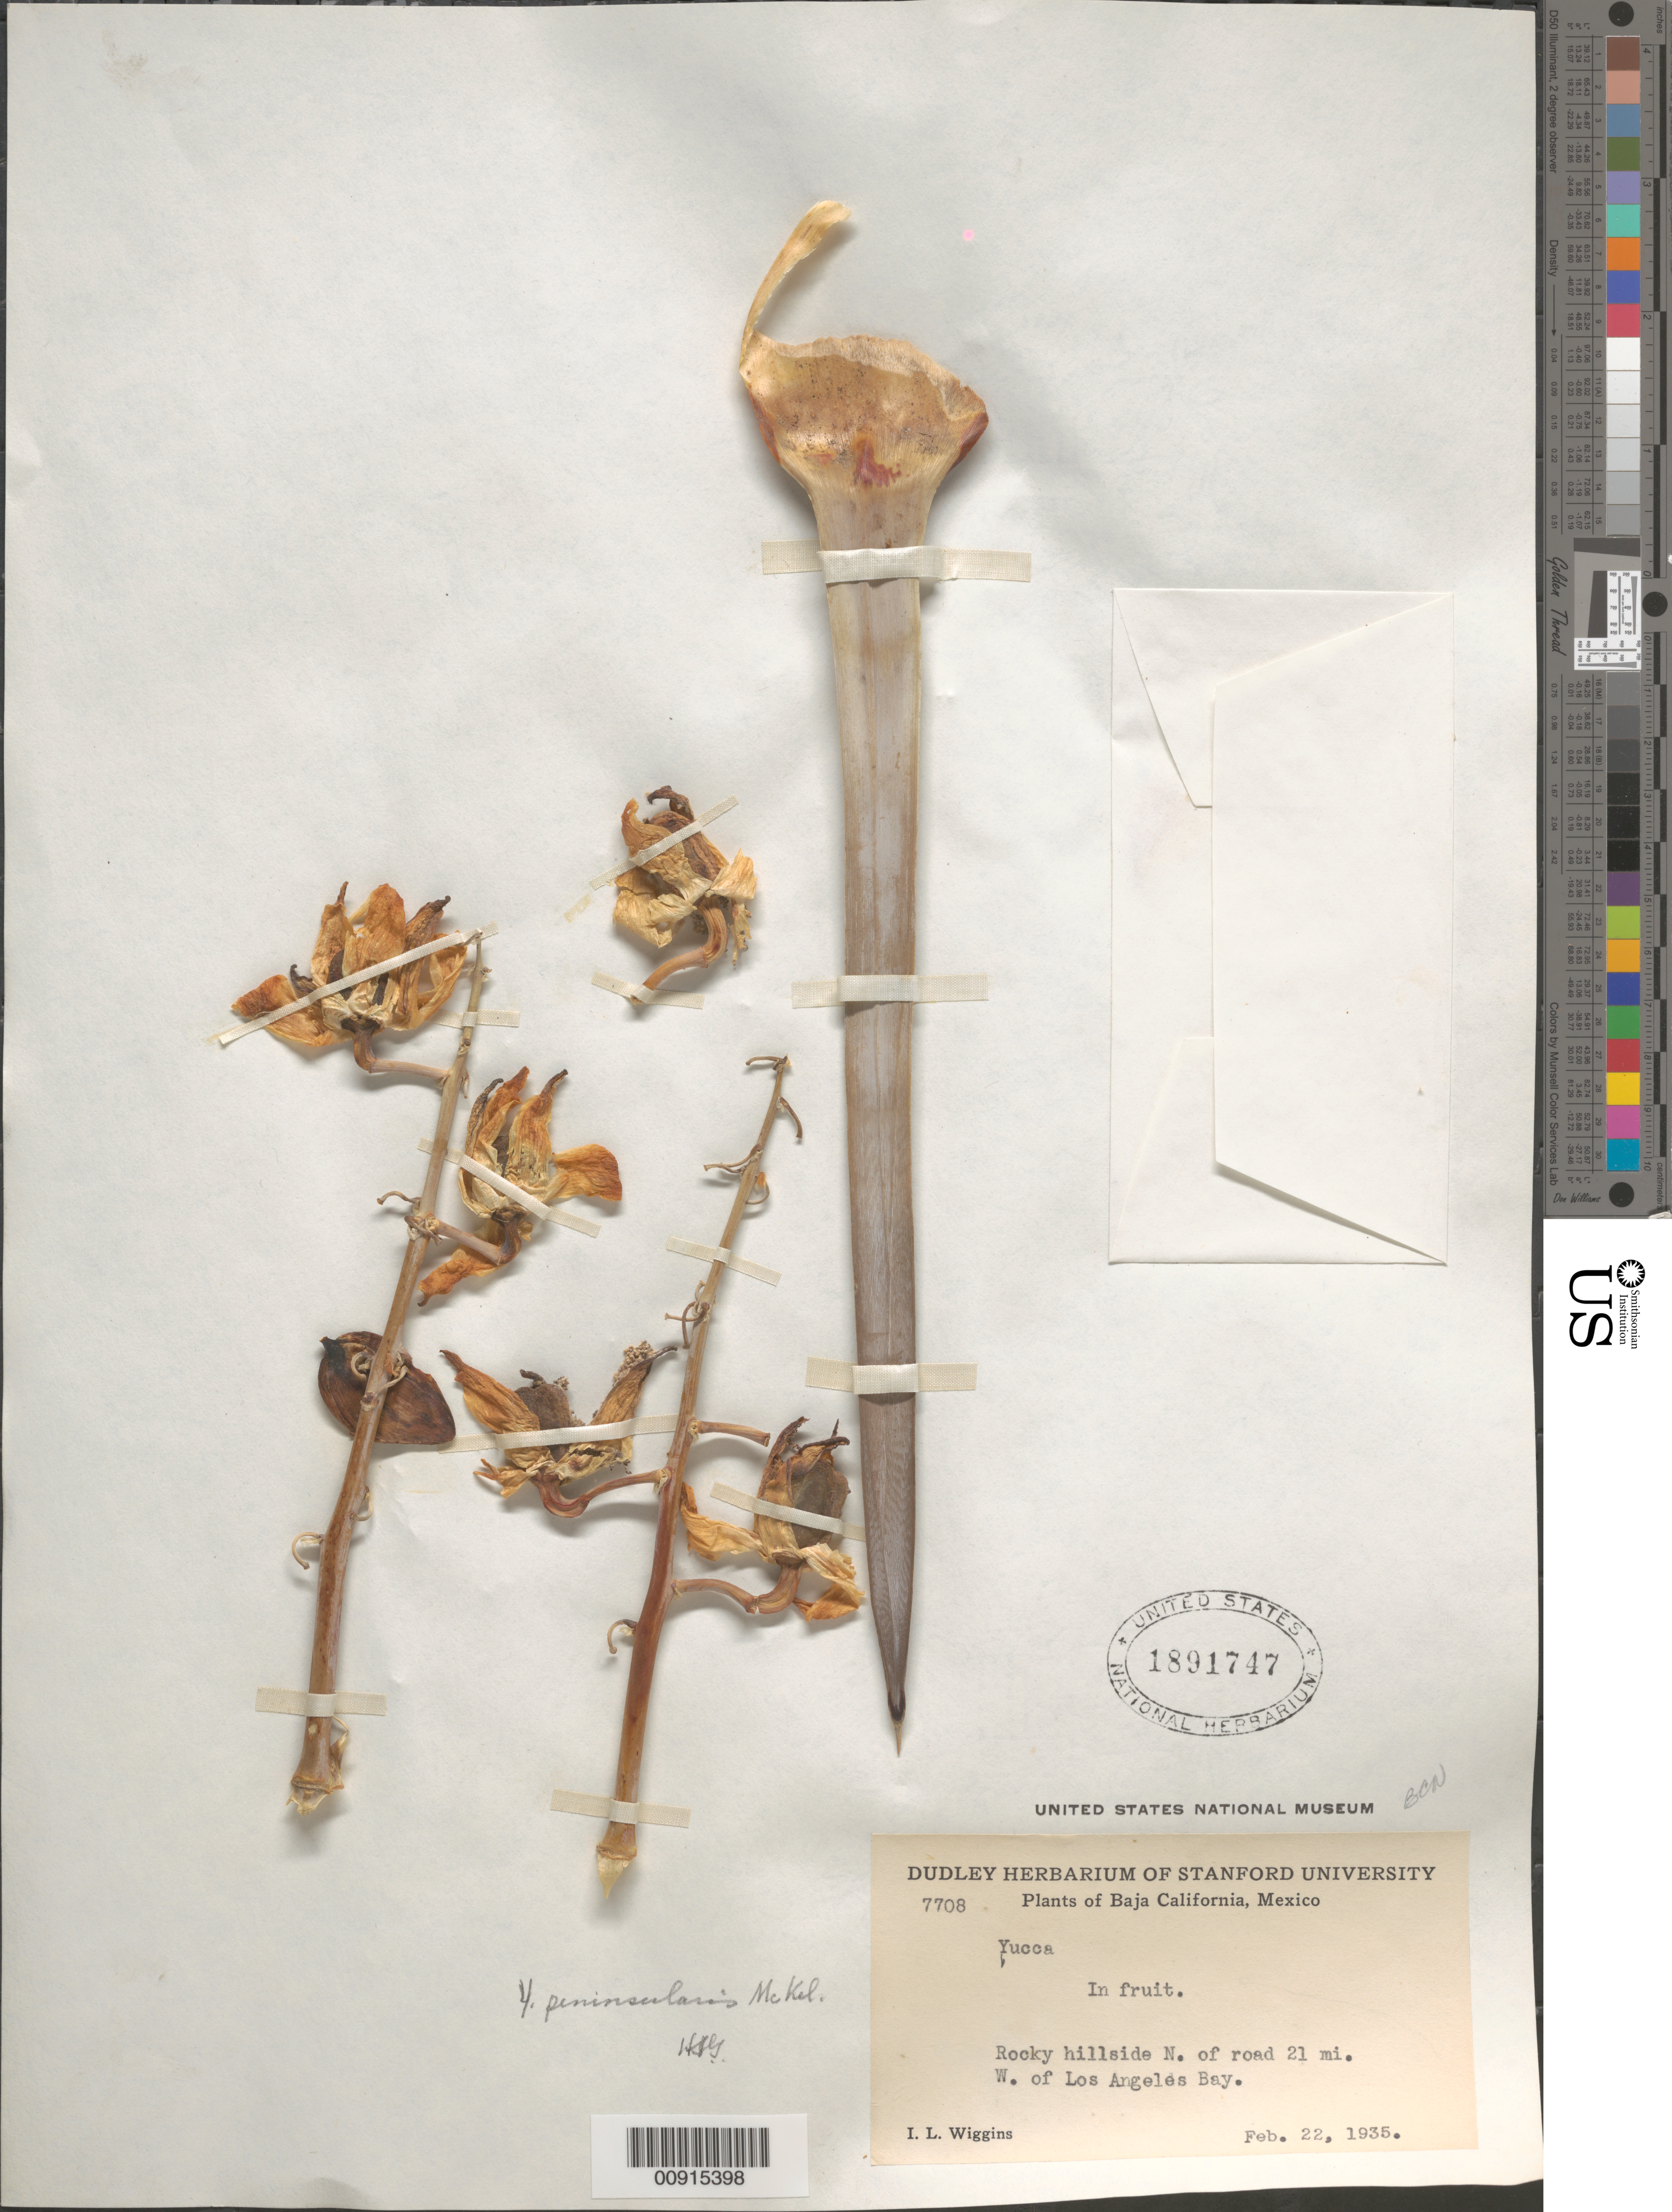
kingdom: Plantae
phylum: Tracheophyta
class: Liliopsida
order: Asparagales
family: Asparagaceae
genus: Yucca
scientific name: Yucca peninsularis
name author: McKelvey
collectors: I. L. Wiggins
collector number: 7708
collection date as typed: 22 Feb 1935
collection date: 1935-02-22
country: Mexico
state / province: Baja California Norte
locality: Rocky hillside N of road 21 mi. W of Los Angeles Bay. Baja California.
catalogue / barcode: US 1891747